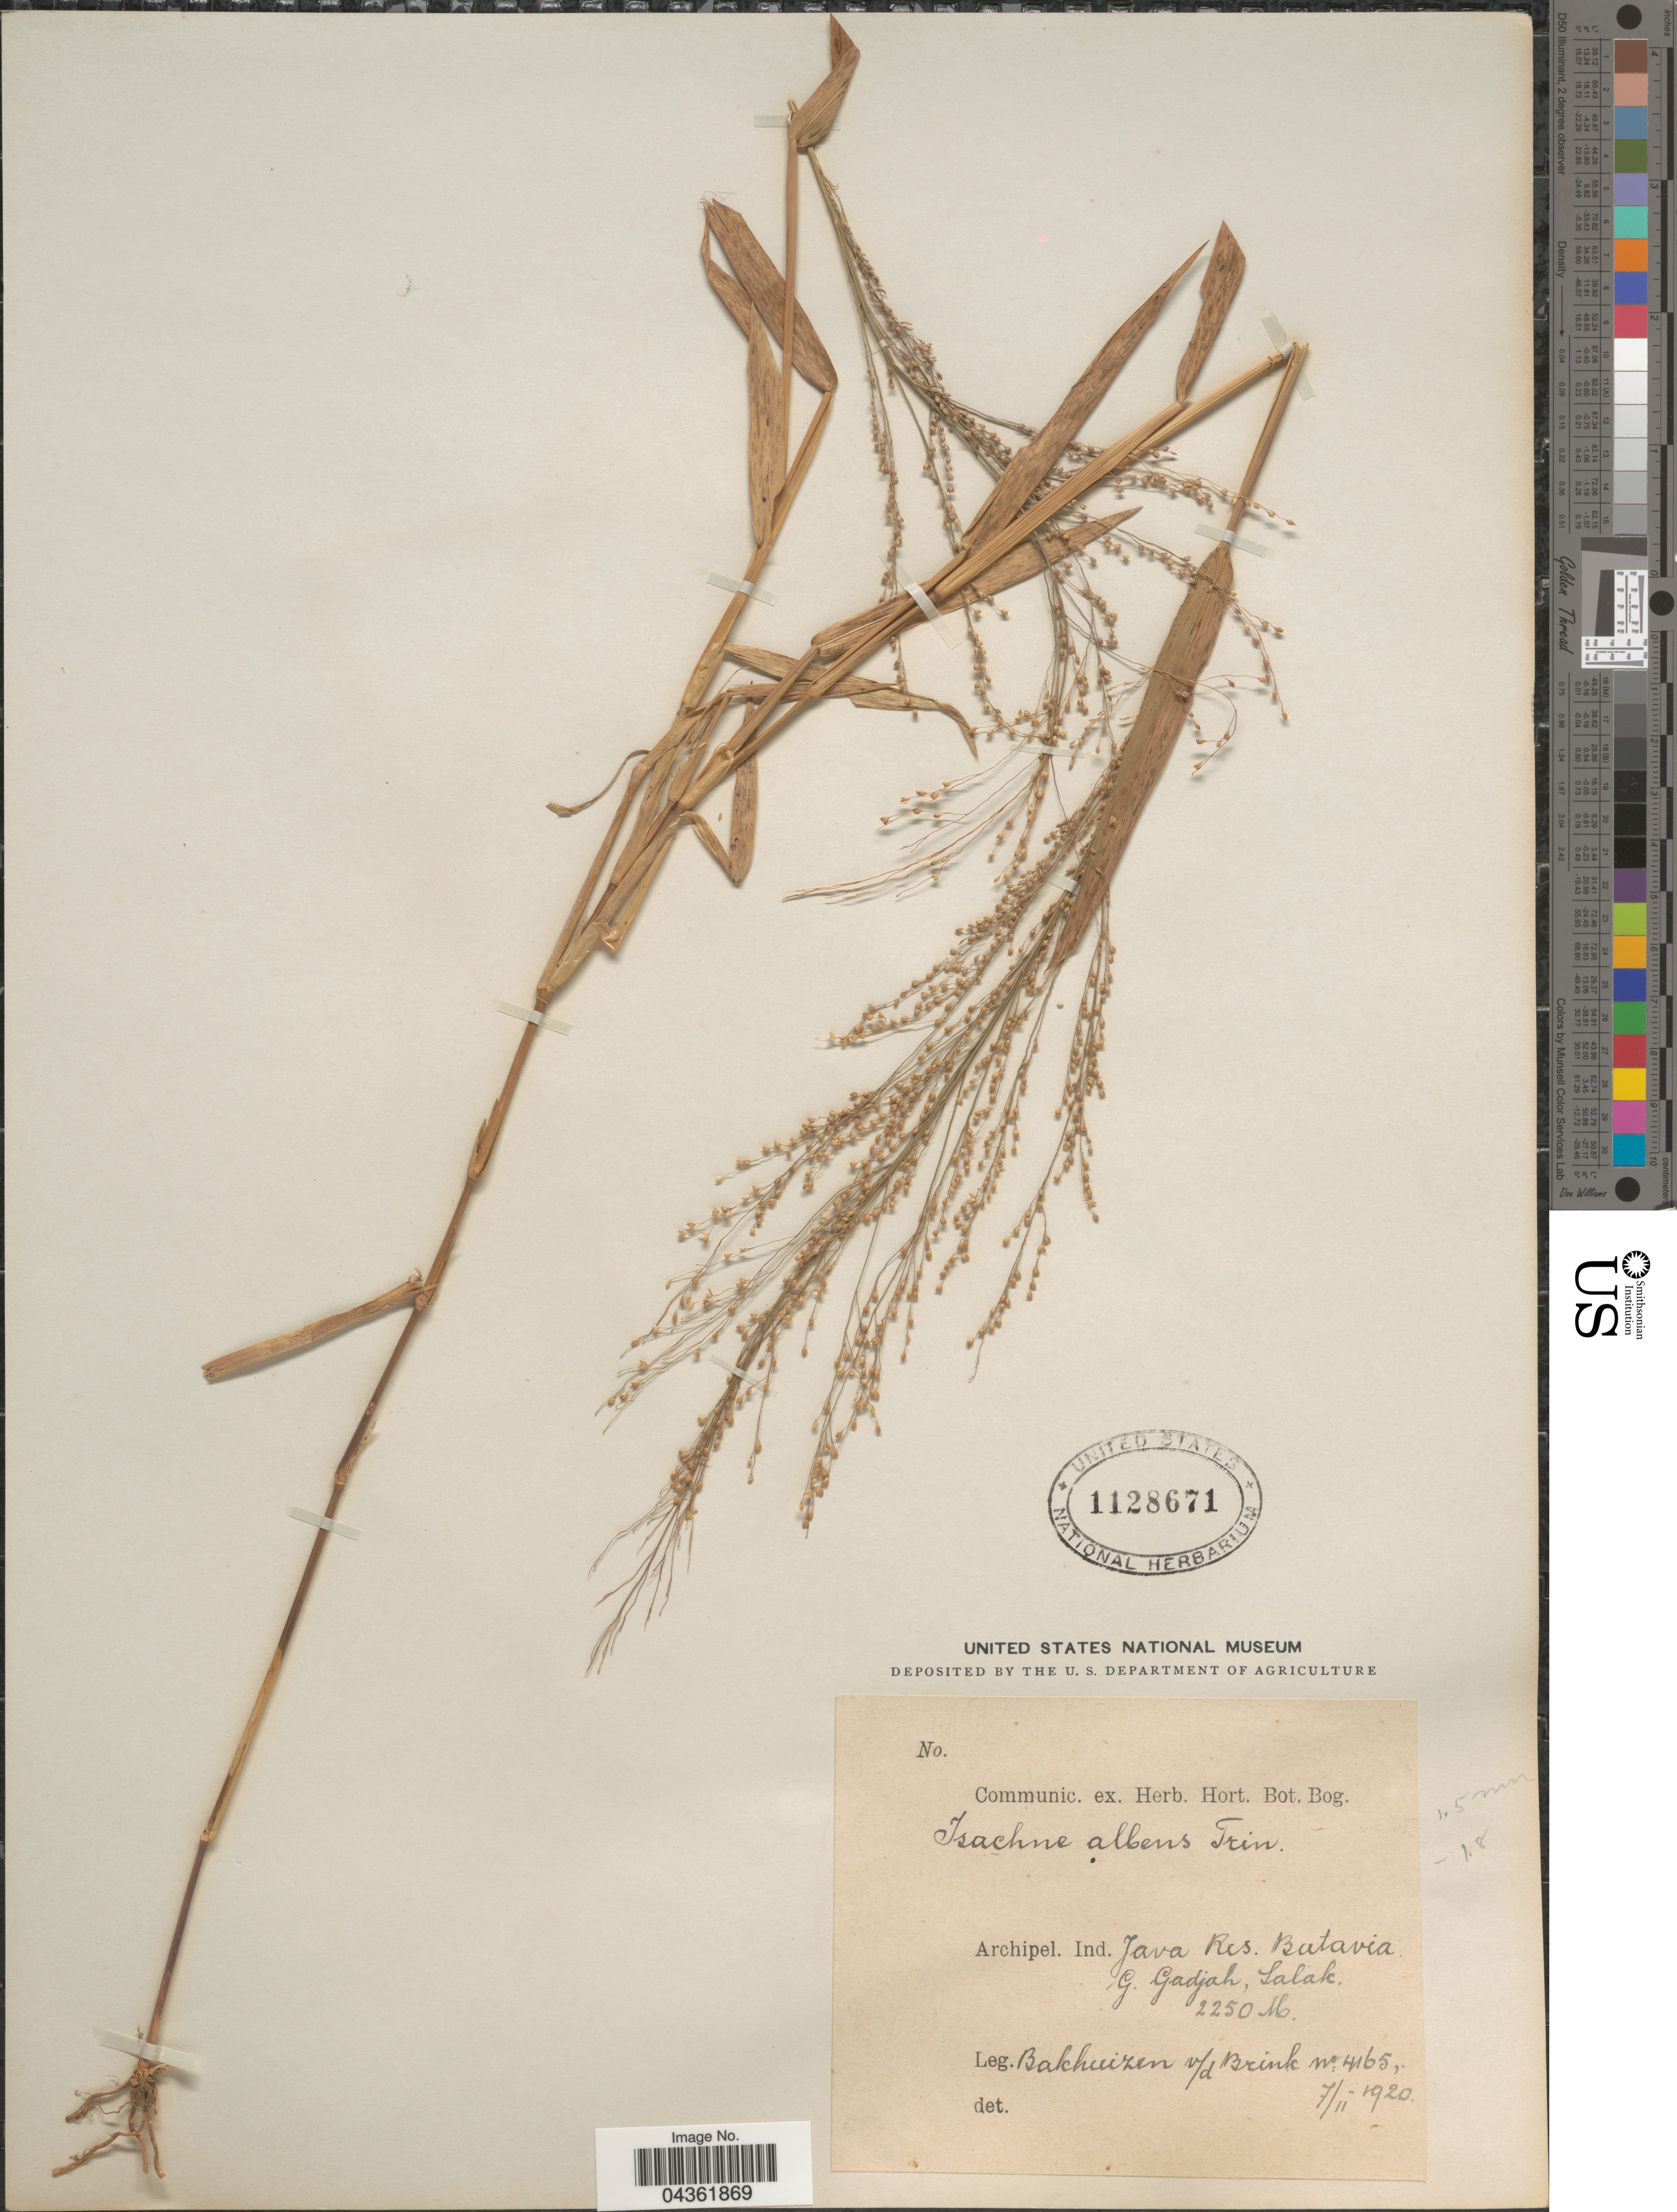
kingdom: Plantae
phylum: Tracheophyta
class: Liliopsida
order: Poales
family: Poaceae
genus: Isachne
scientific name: Isachne albens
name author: Trin.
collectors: R. C. Bakhuizen van den Brink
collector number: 4165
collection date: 1920-11-07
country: Indonesia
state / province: Java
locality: Archipel. Ind. Java Res. Batavia. G. Gadjah, Salak.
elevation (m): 2250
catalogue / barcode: US 1128671